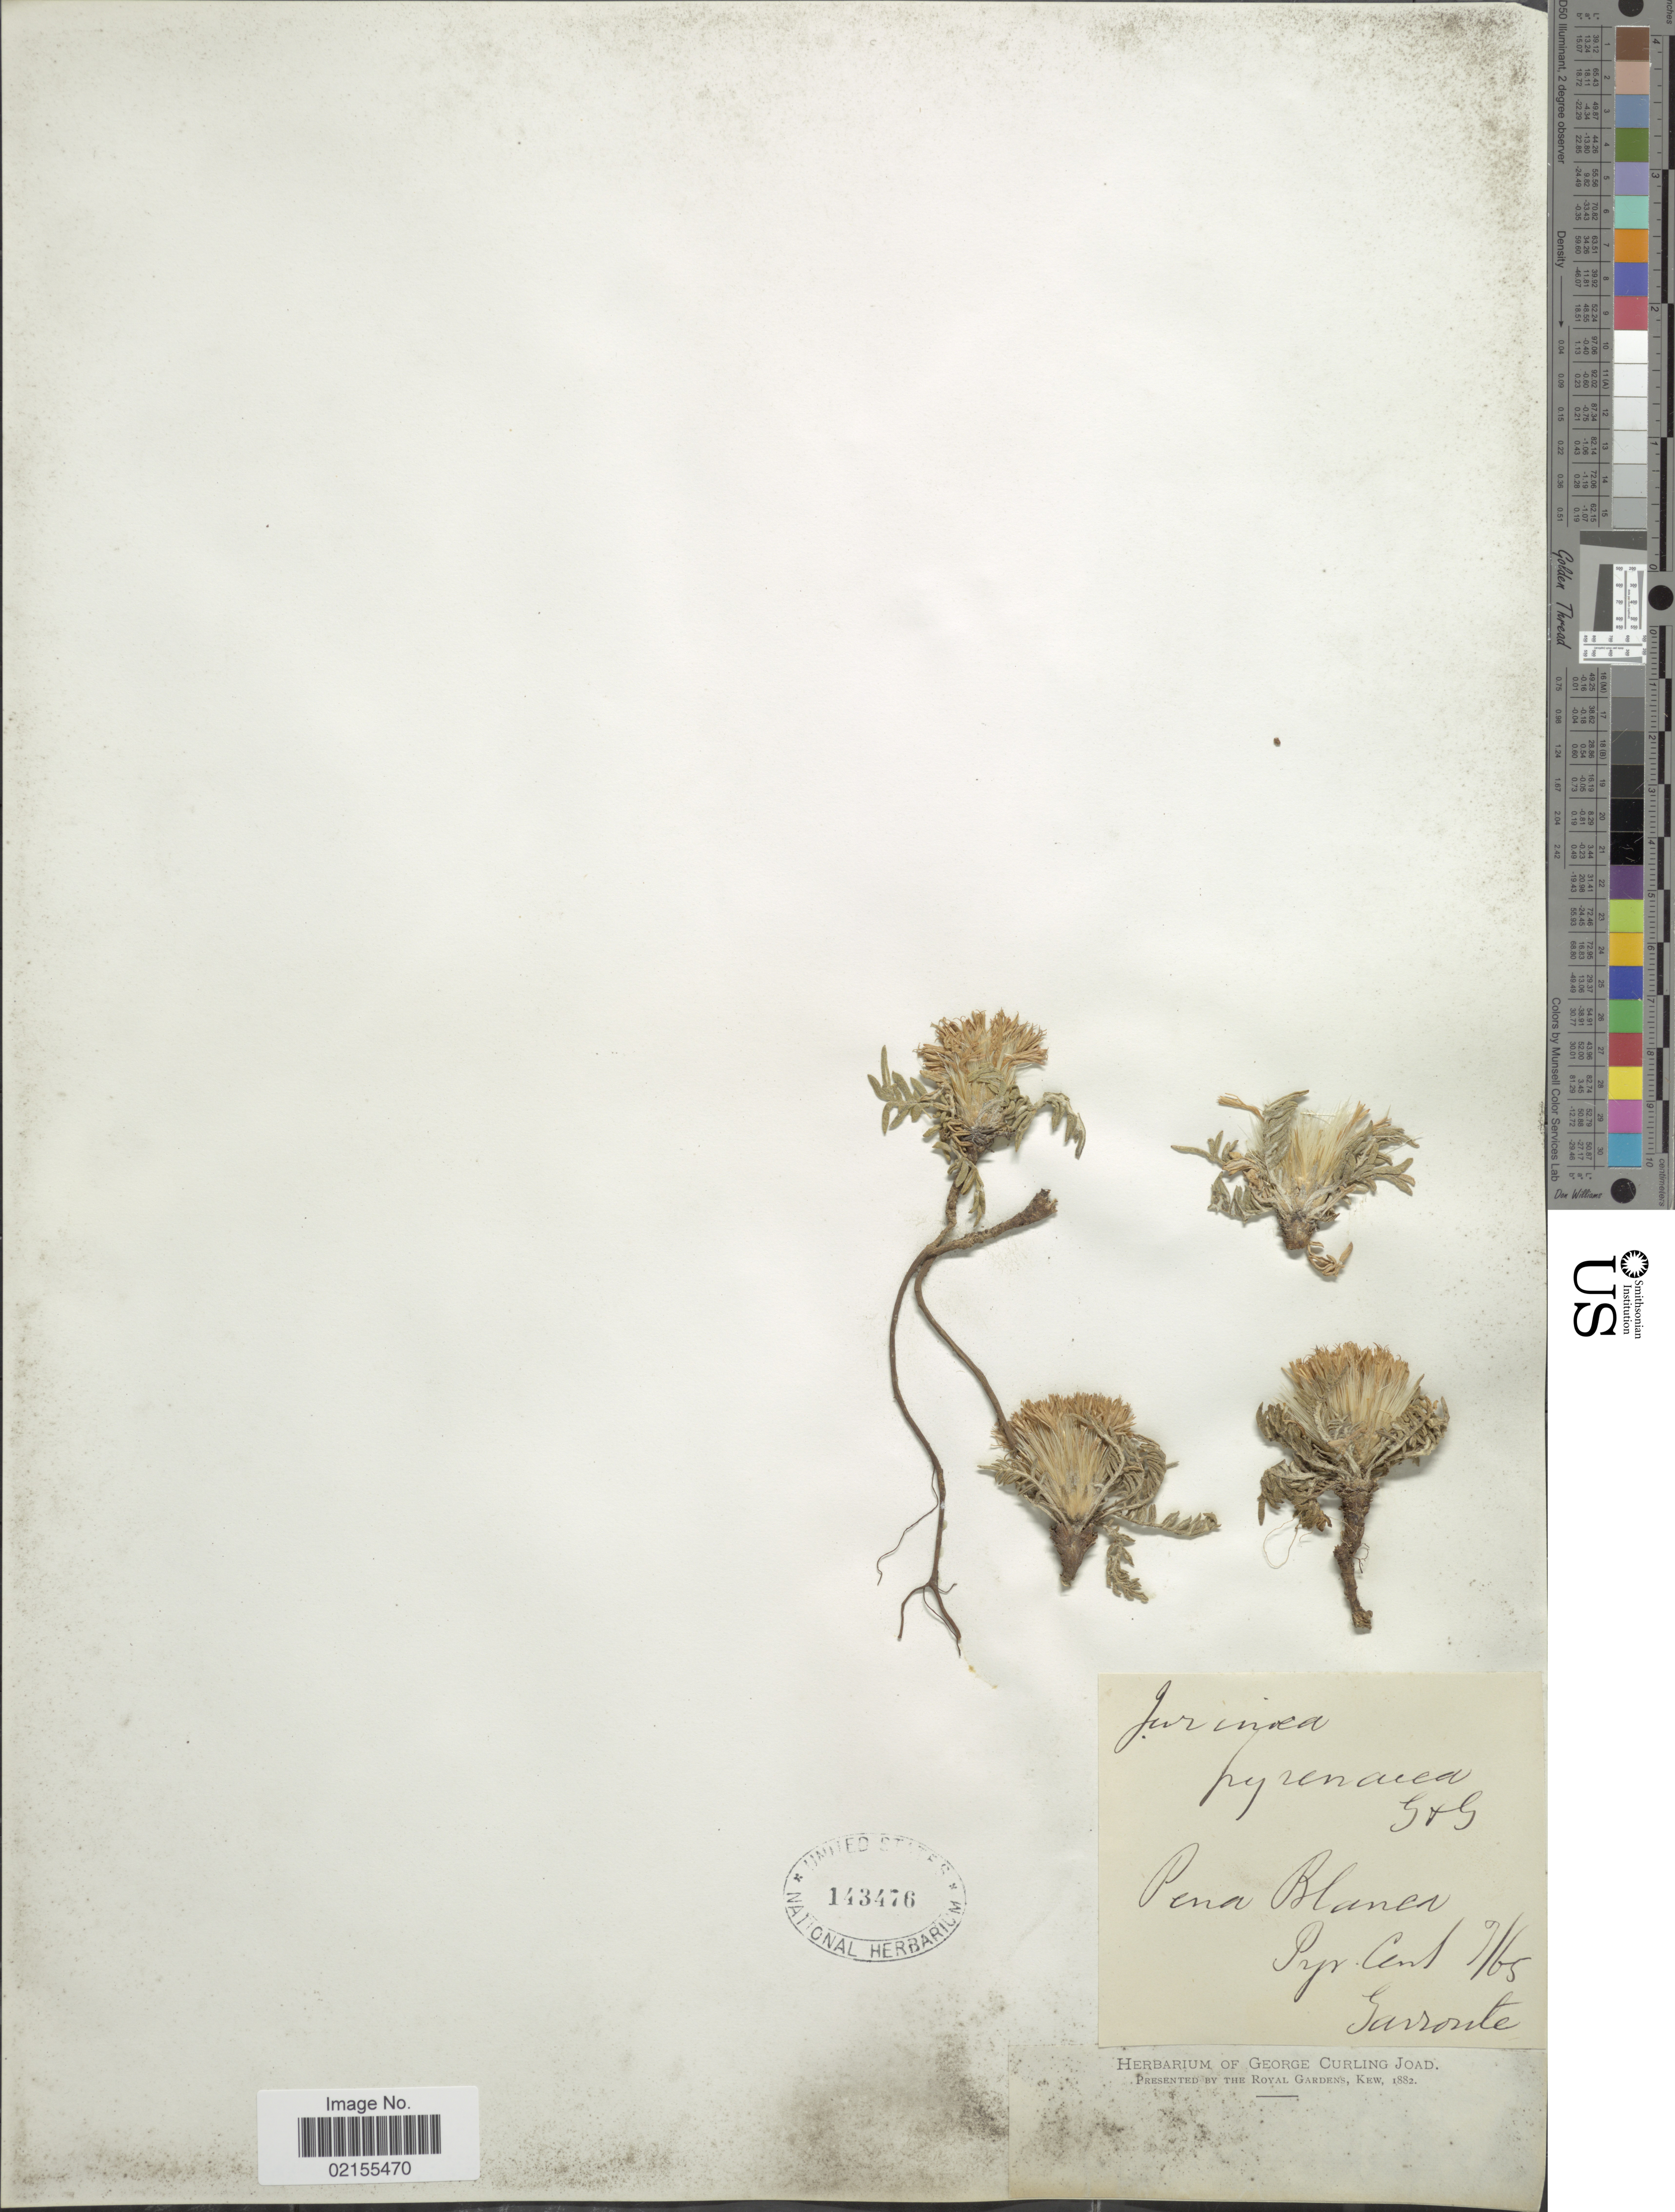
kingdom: Plantae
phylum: Tracheophyta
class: Magnoliopsida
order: Asterales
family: Asteraceae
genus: Jurinea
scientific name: Jurinea humilis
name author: (Desf.) DC.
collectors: E. Garroute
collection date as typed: Transcribed d/m/y: /9/65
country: France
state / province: Occitanie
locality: Pena Blanca, Pyr. Cent.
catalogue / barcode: US 143476